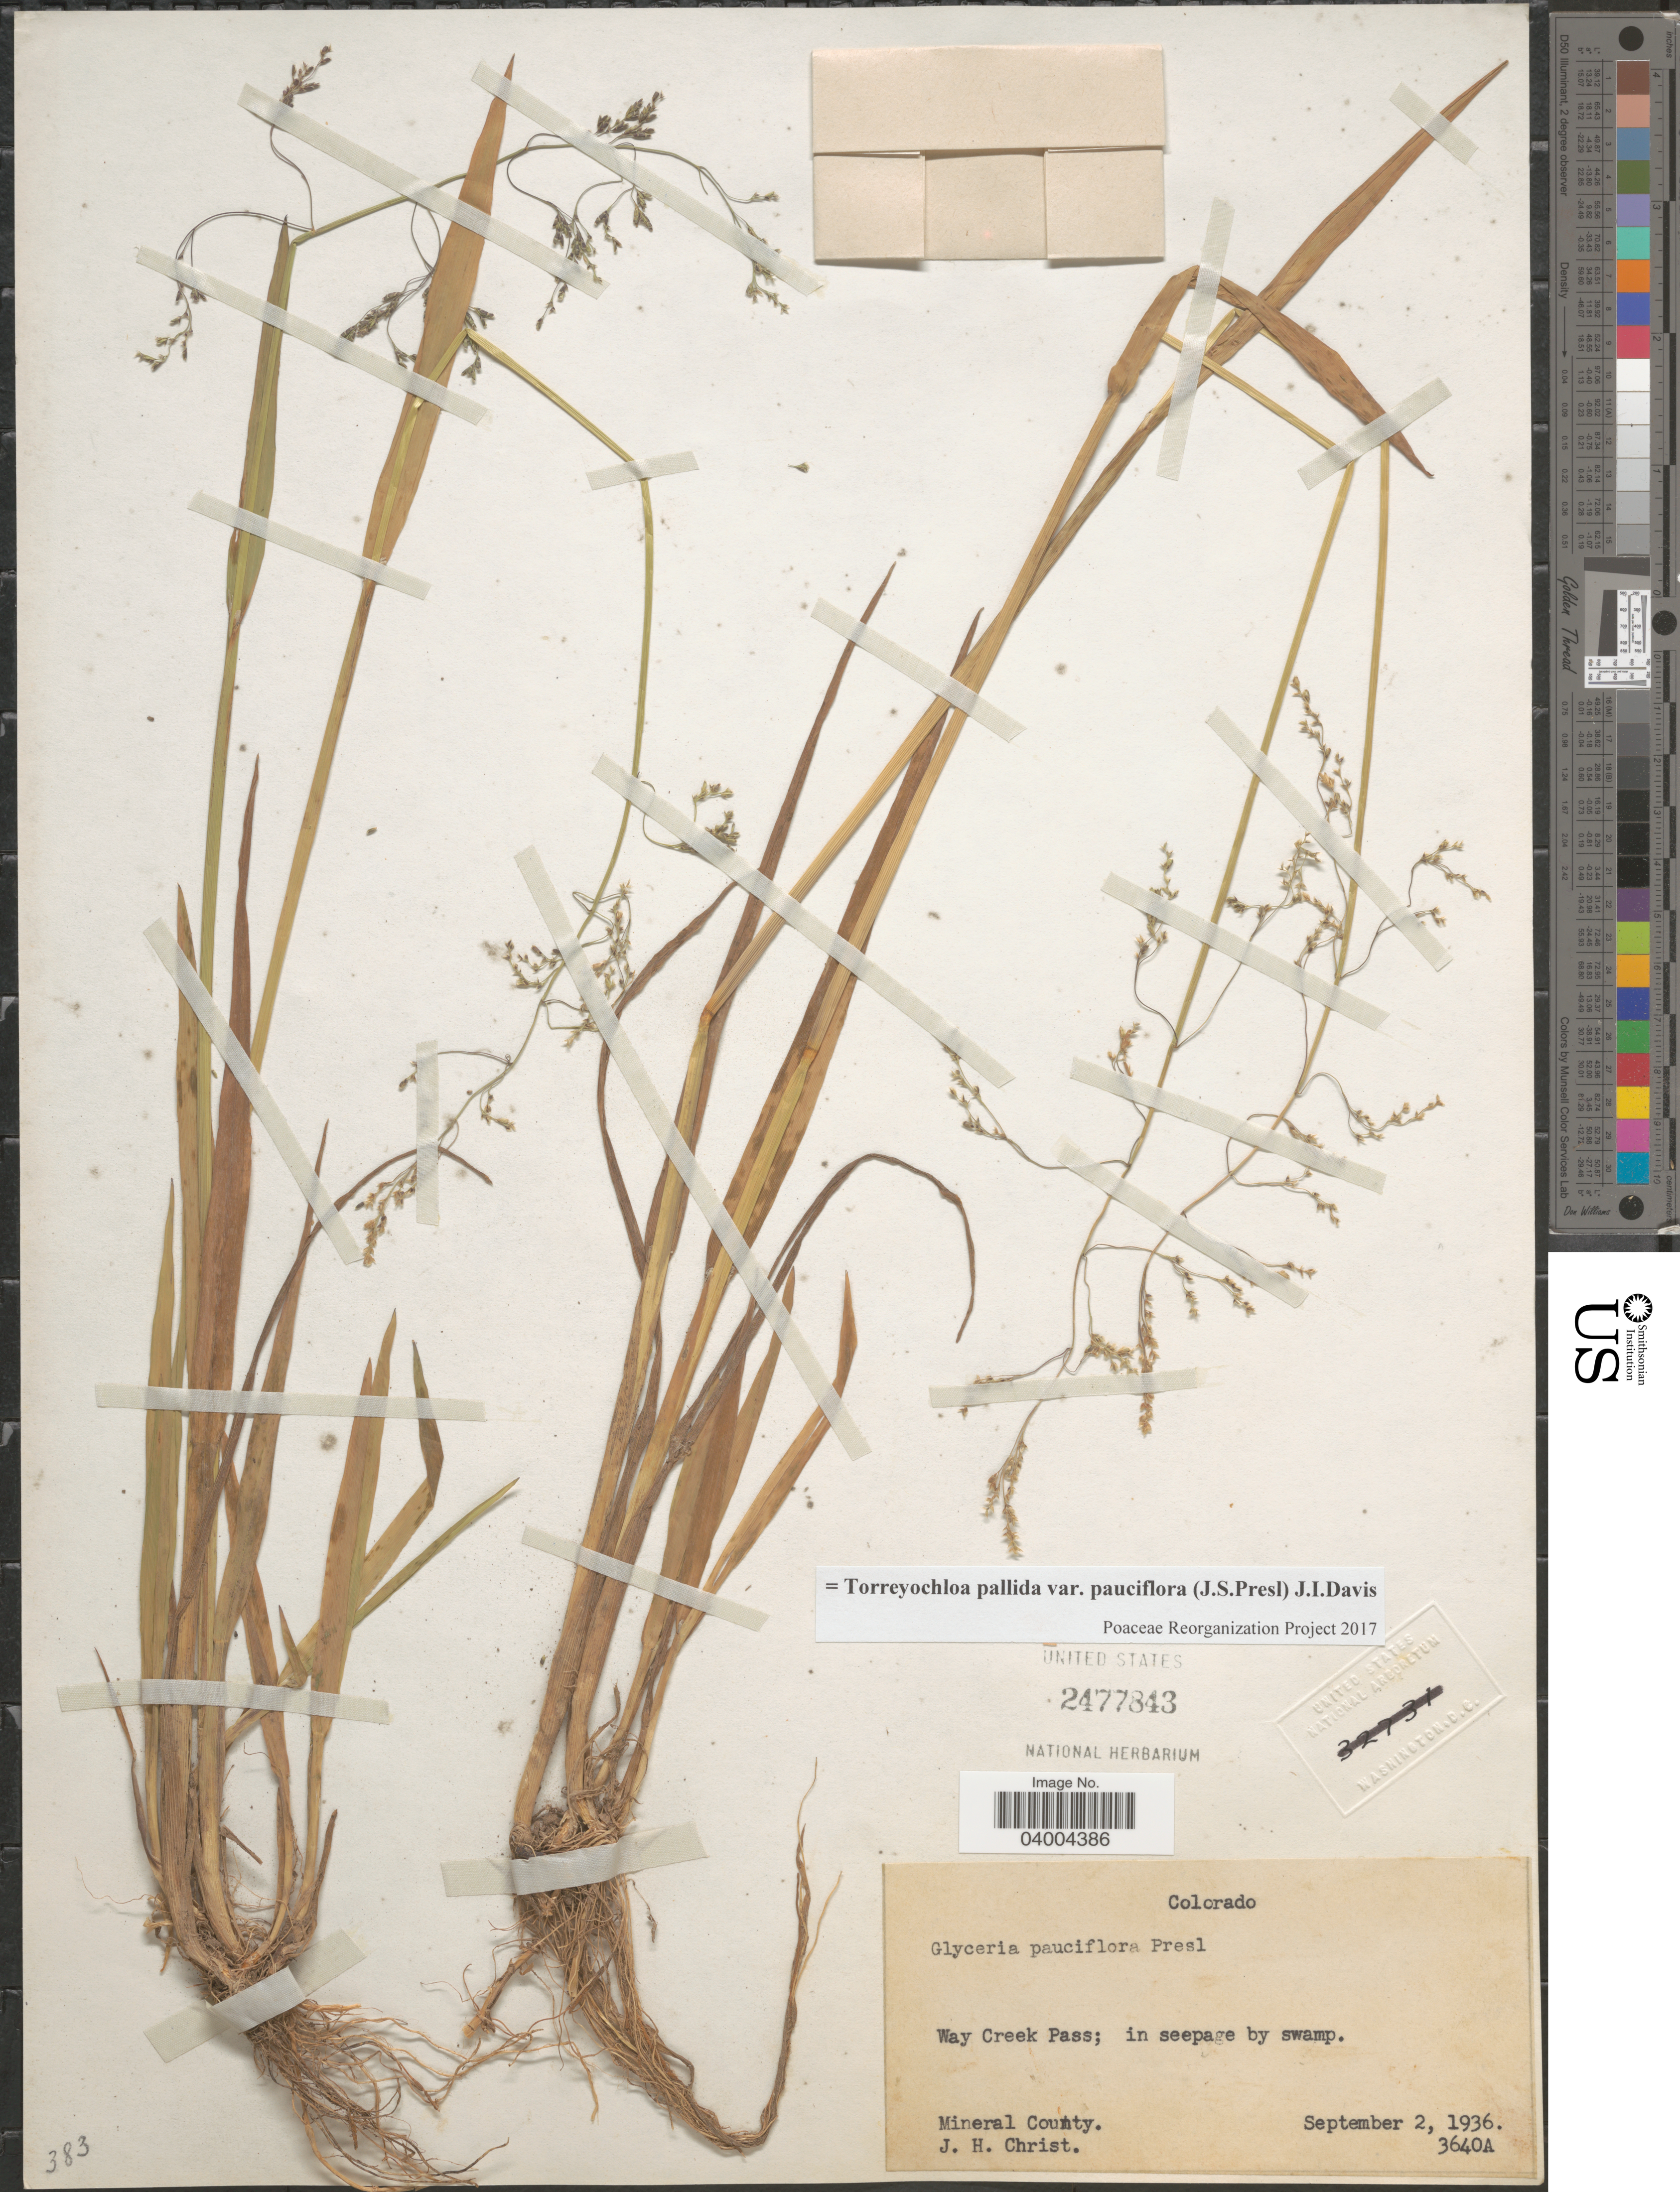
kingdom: Plantae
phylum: Tracheophyta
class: Liliopsida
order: Poales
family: Poaceae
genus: Torreyochloa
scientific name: Torreyochloa pallida var. pauciflora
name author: (J. Presl) J.I. Davis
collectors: J. H. Christ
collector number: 3640A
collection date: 1936-09-02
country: United States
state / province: Colorado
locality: Way Creek Pass; in seepage by swamp. Mineral County.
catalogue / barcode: US 2477843